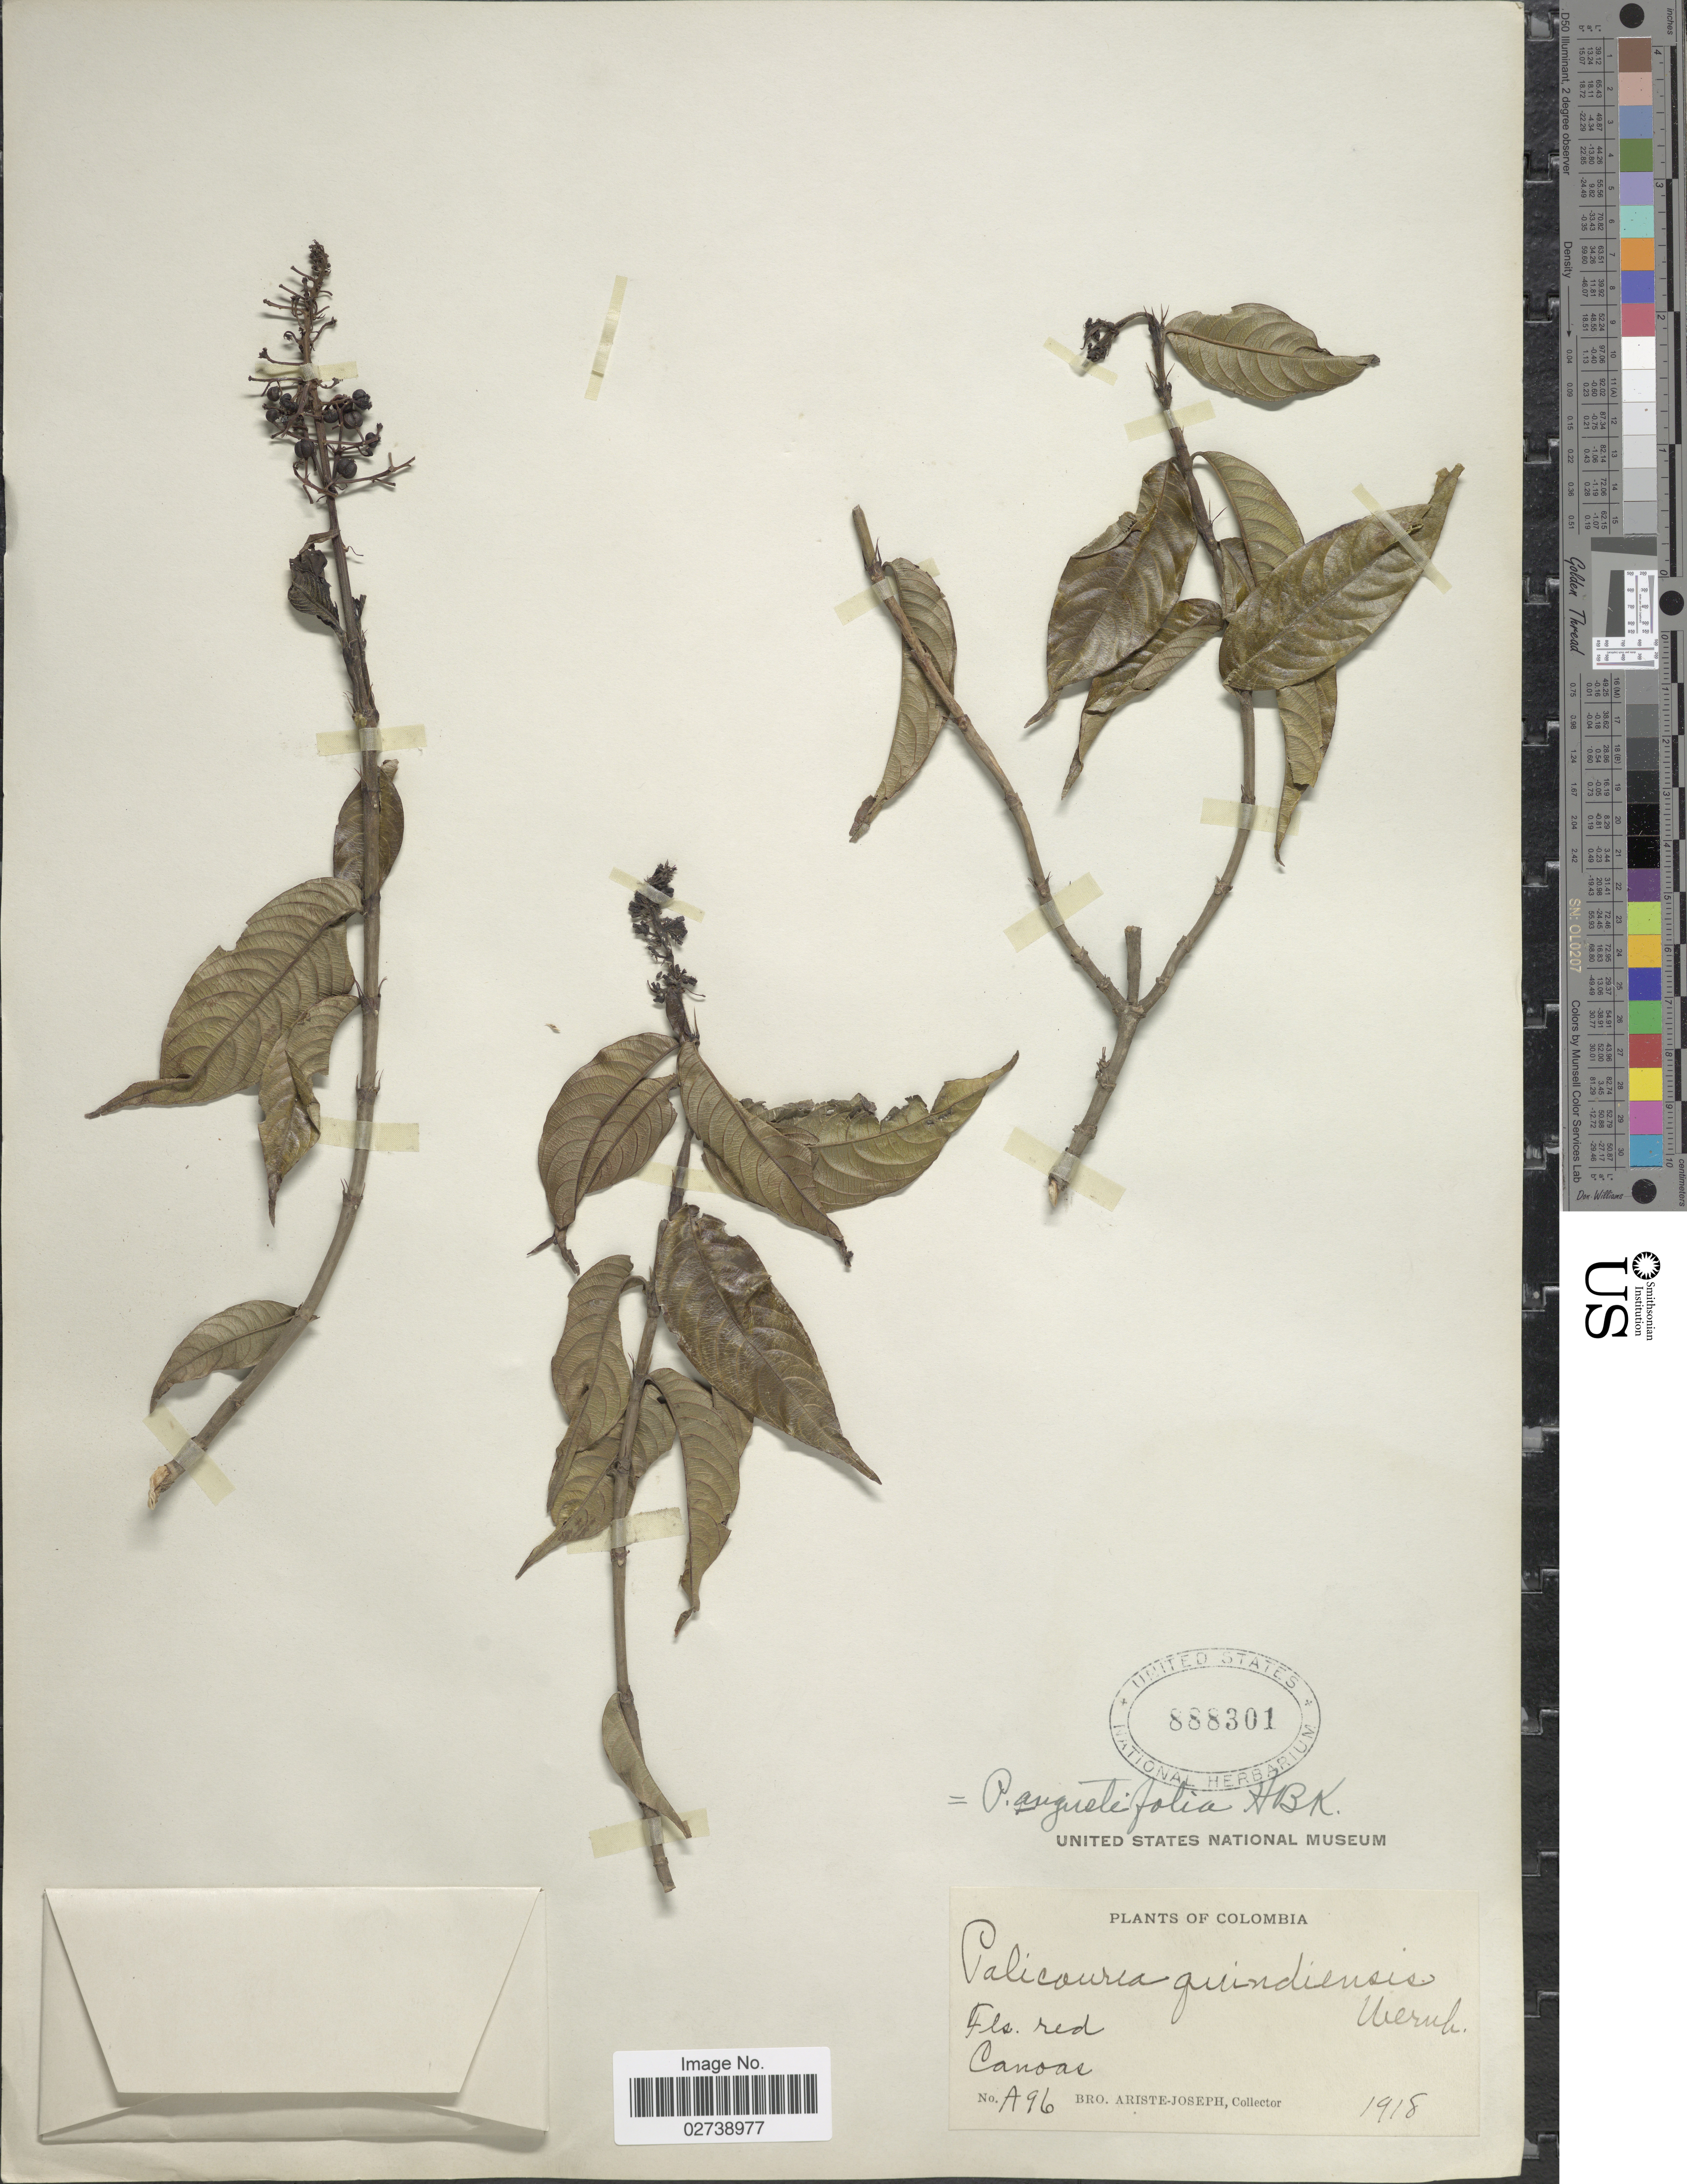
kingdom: Plantae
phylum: Tracheophyta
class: Magnoliopsida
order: Gentianales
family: Rubiaceae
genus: Palicourea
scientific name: Palicourea angustifolia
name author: Kunth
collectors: Bro. Ariste-Joseph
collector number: A96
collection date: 1918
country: Colombia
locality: Canoas, Colombia.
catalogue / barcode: US 888301